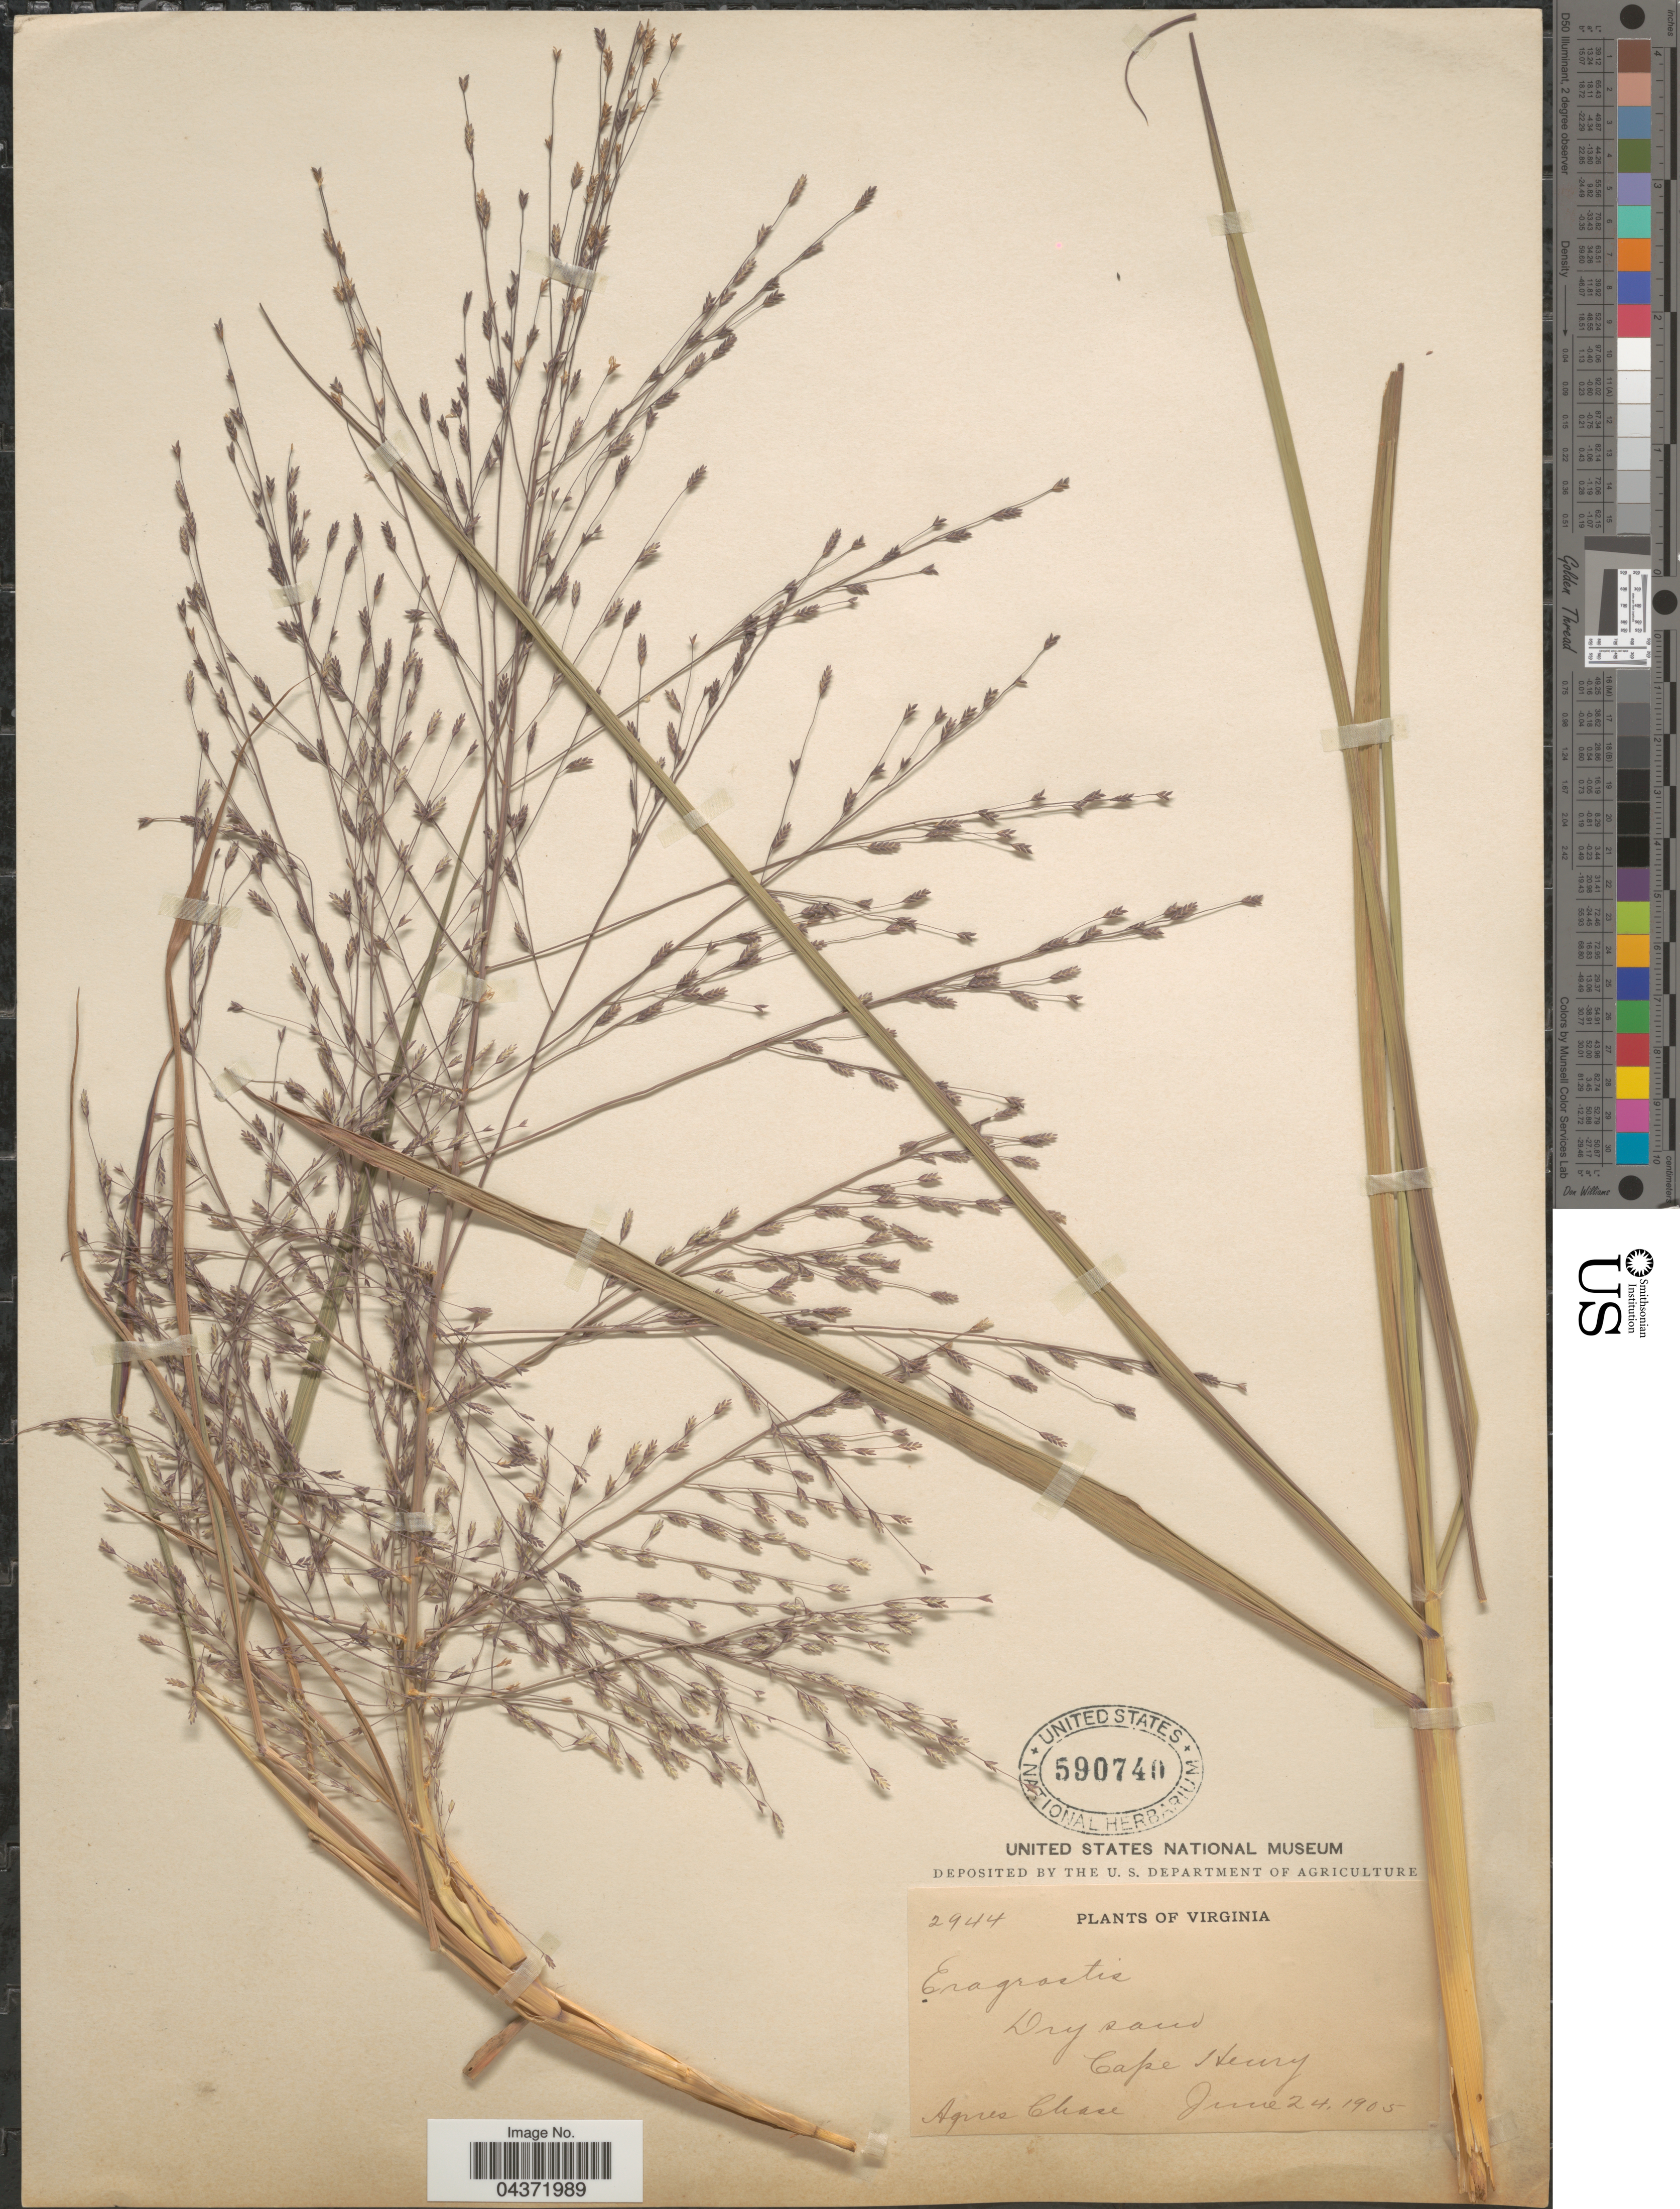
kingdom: Plantae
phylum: Tracheophyta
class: Liliopsida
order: Poales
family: Poaceae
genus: Eragrostis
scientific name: Eragrostis spectabilis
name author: (Pursh) Steud.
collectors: A. Chase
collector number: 2944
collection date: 1905-06-24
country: United States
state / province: Virginia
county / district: City of Virginia Beach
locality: Cape Henry.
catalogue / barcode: US 590740